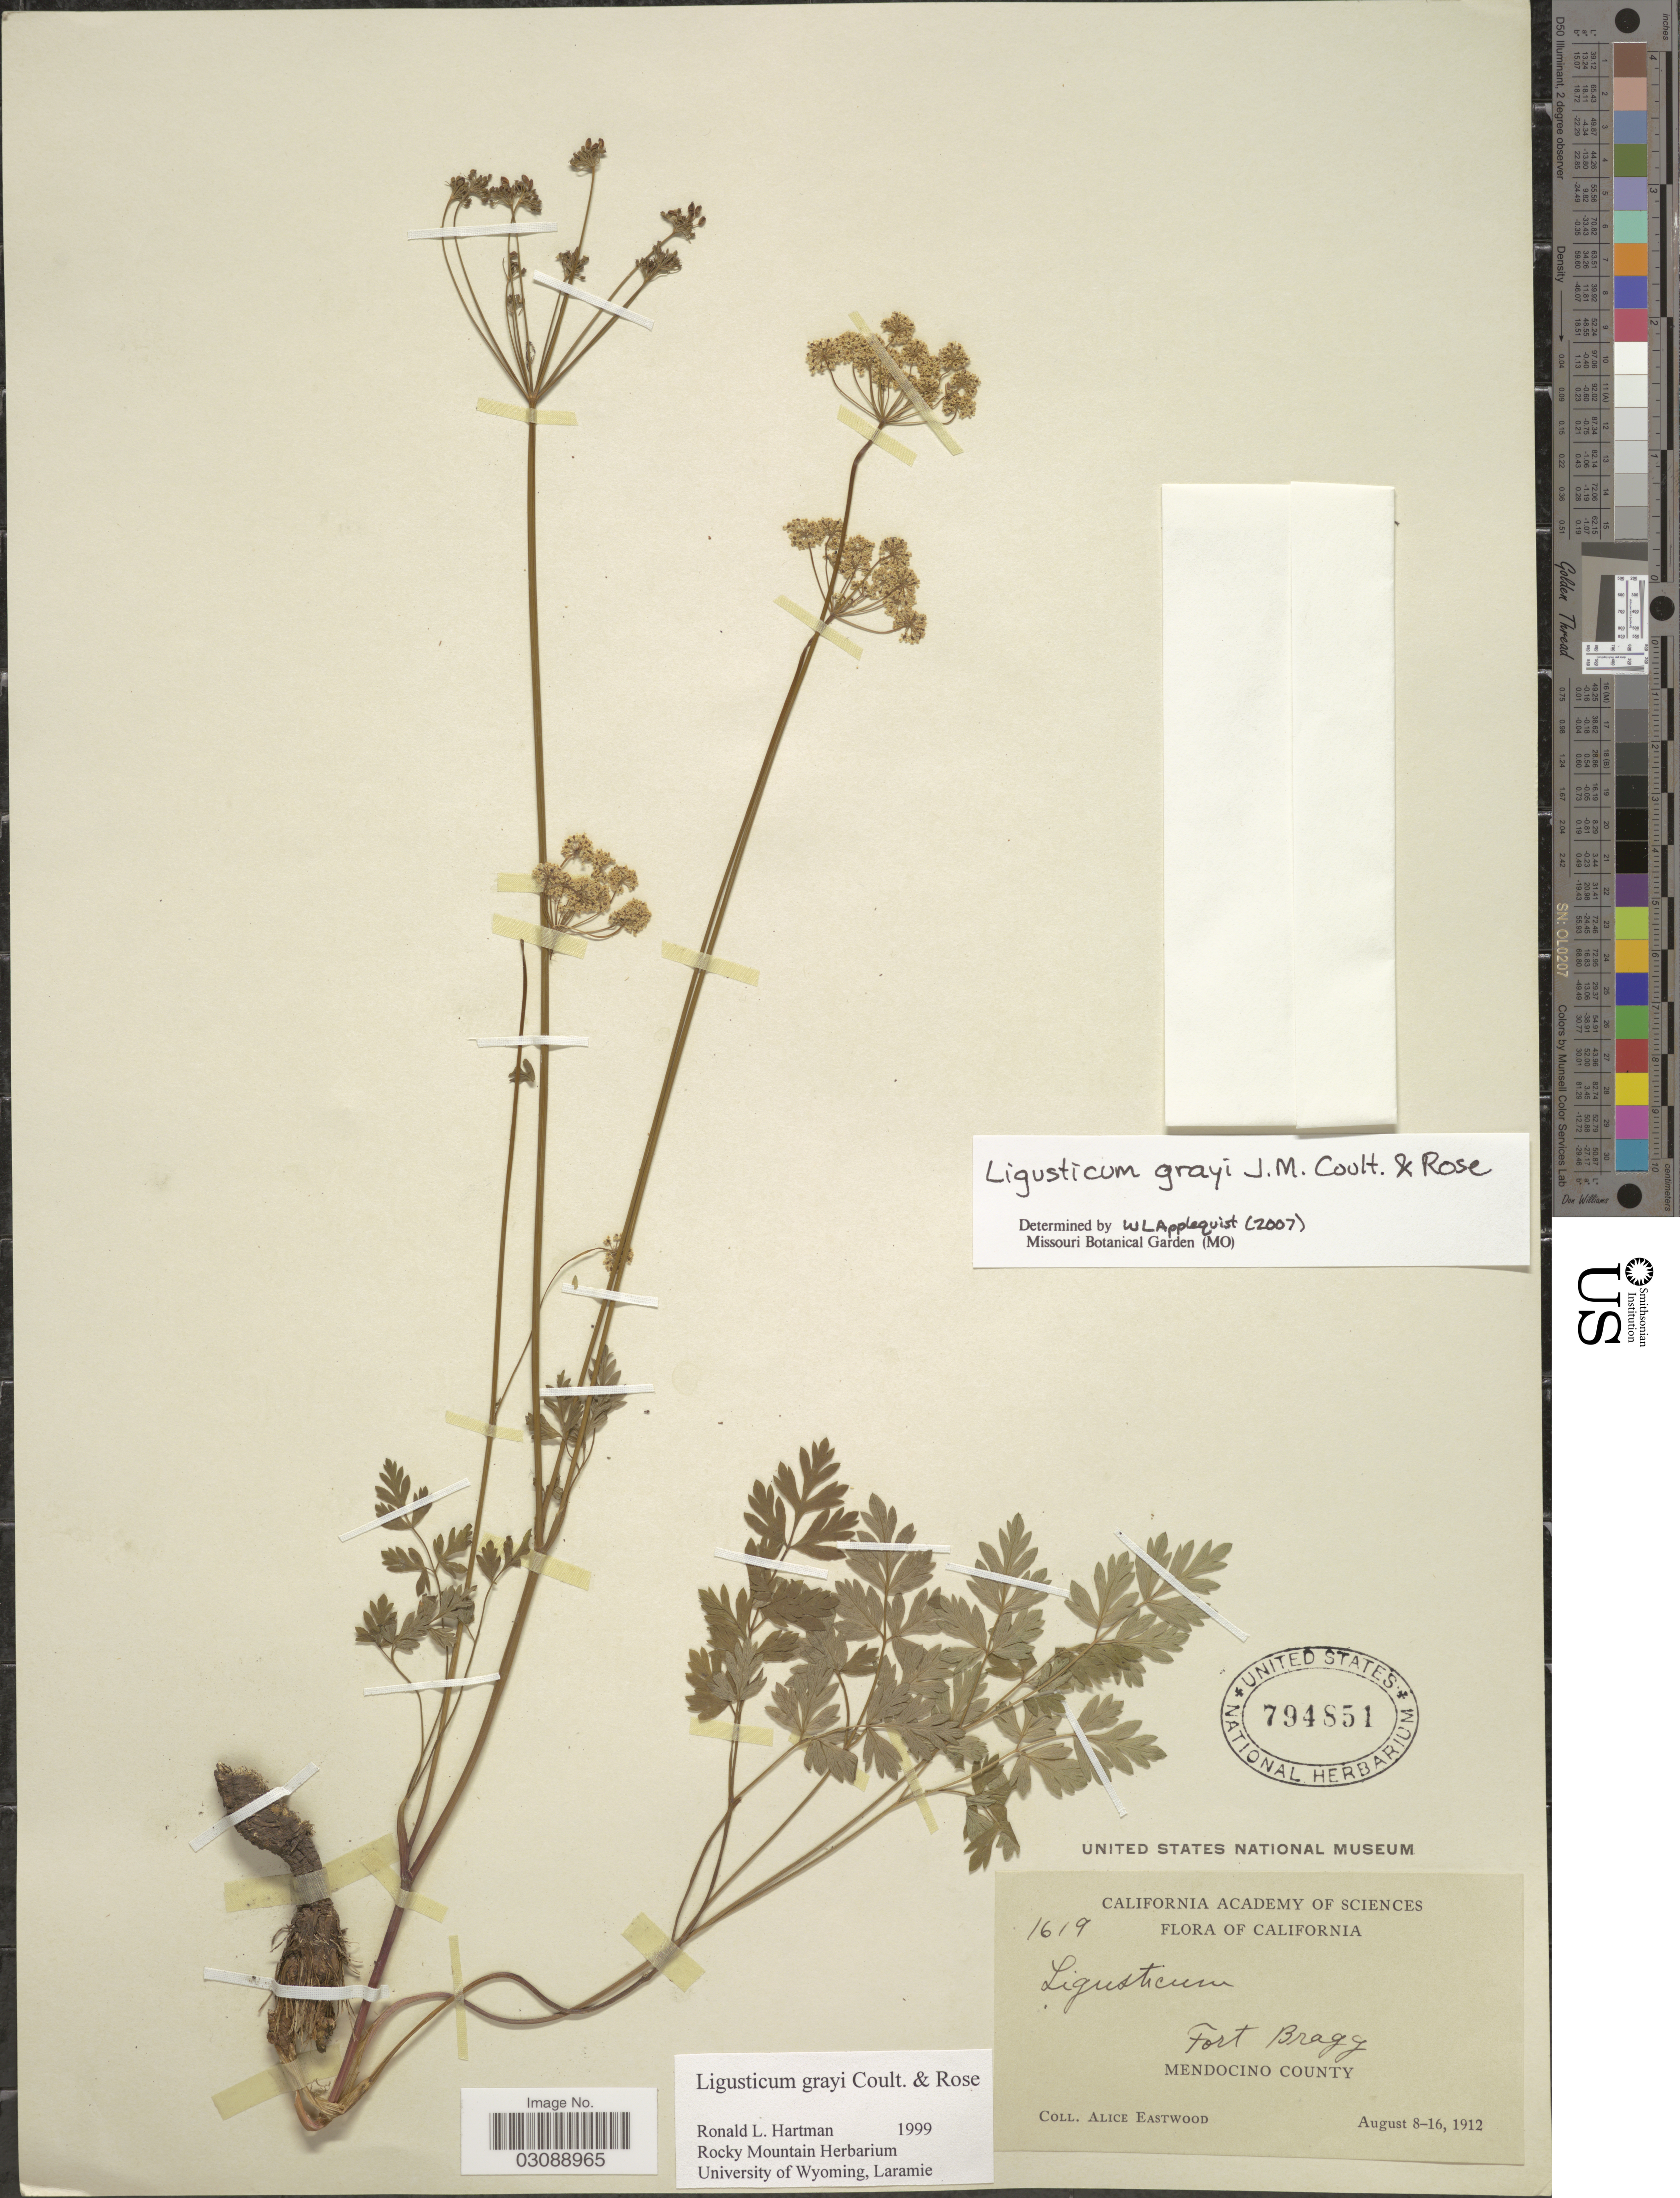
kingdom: Plantae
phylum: Tracheophyta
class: Magnoliopsida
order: Apiales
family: Apiaceae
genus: Ligusticum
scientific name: Ligusticum grayi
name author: J.M. Coult. & Rose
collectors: A. Eastwood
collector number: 1619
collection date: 1912-08-08/1912-08-16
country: United States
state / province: California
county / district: Mendocino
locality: Fort Bragg. Mendocino County.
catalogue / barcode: US 794851